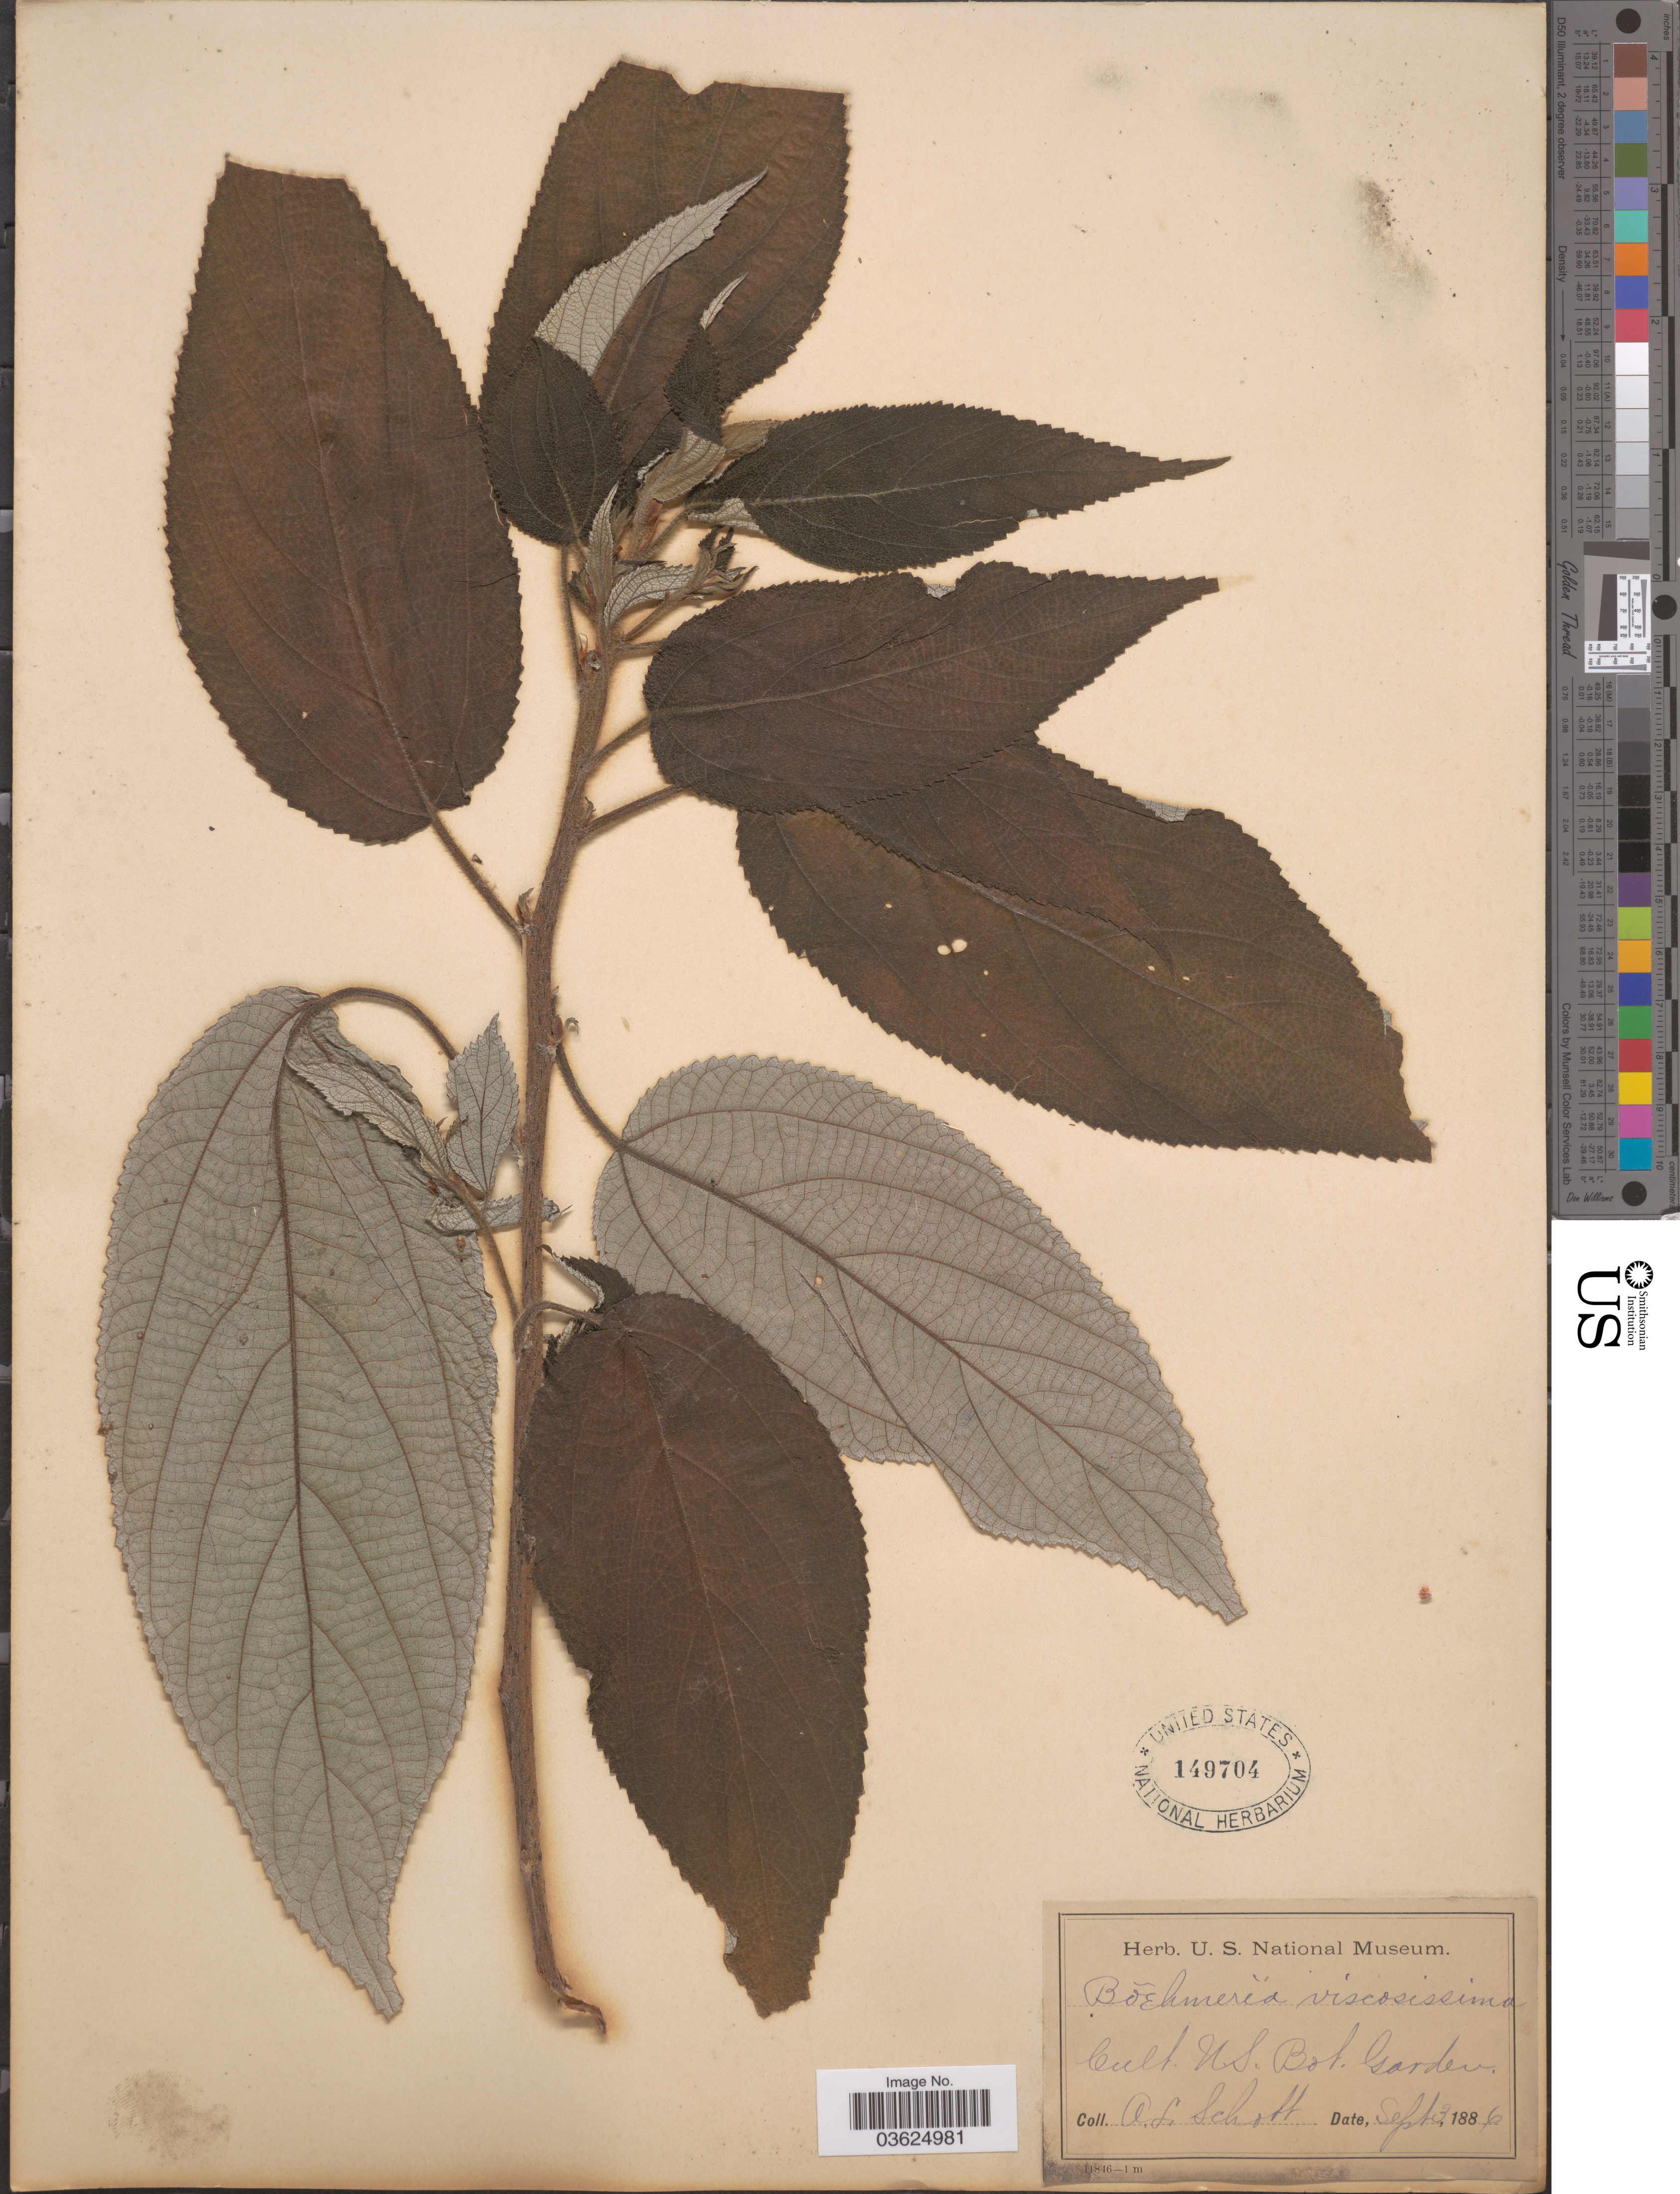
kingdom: Plantae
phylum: Tracheophyta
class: Magnoliopsida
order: Rosales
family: Urticaceae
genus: Boehmeria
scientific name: Boehmeria viscosissima, ined.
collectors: A. L. Schott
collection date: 1886-09-03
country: United States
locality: U.S. Bot. Garden.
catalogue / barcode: US 149704